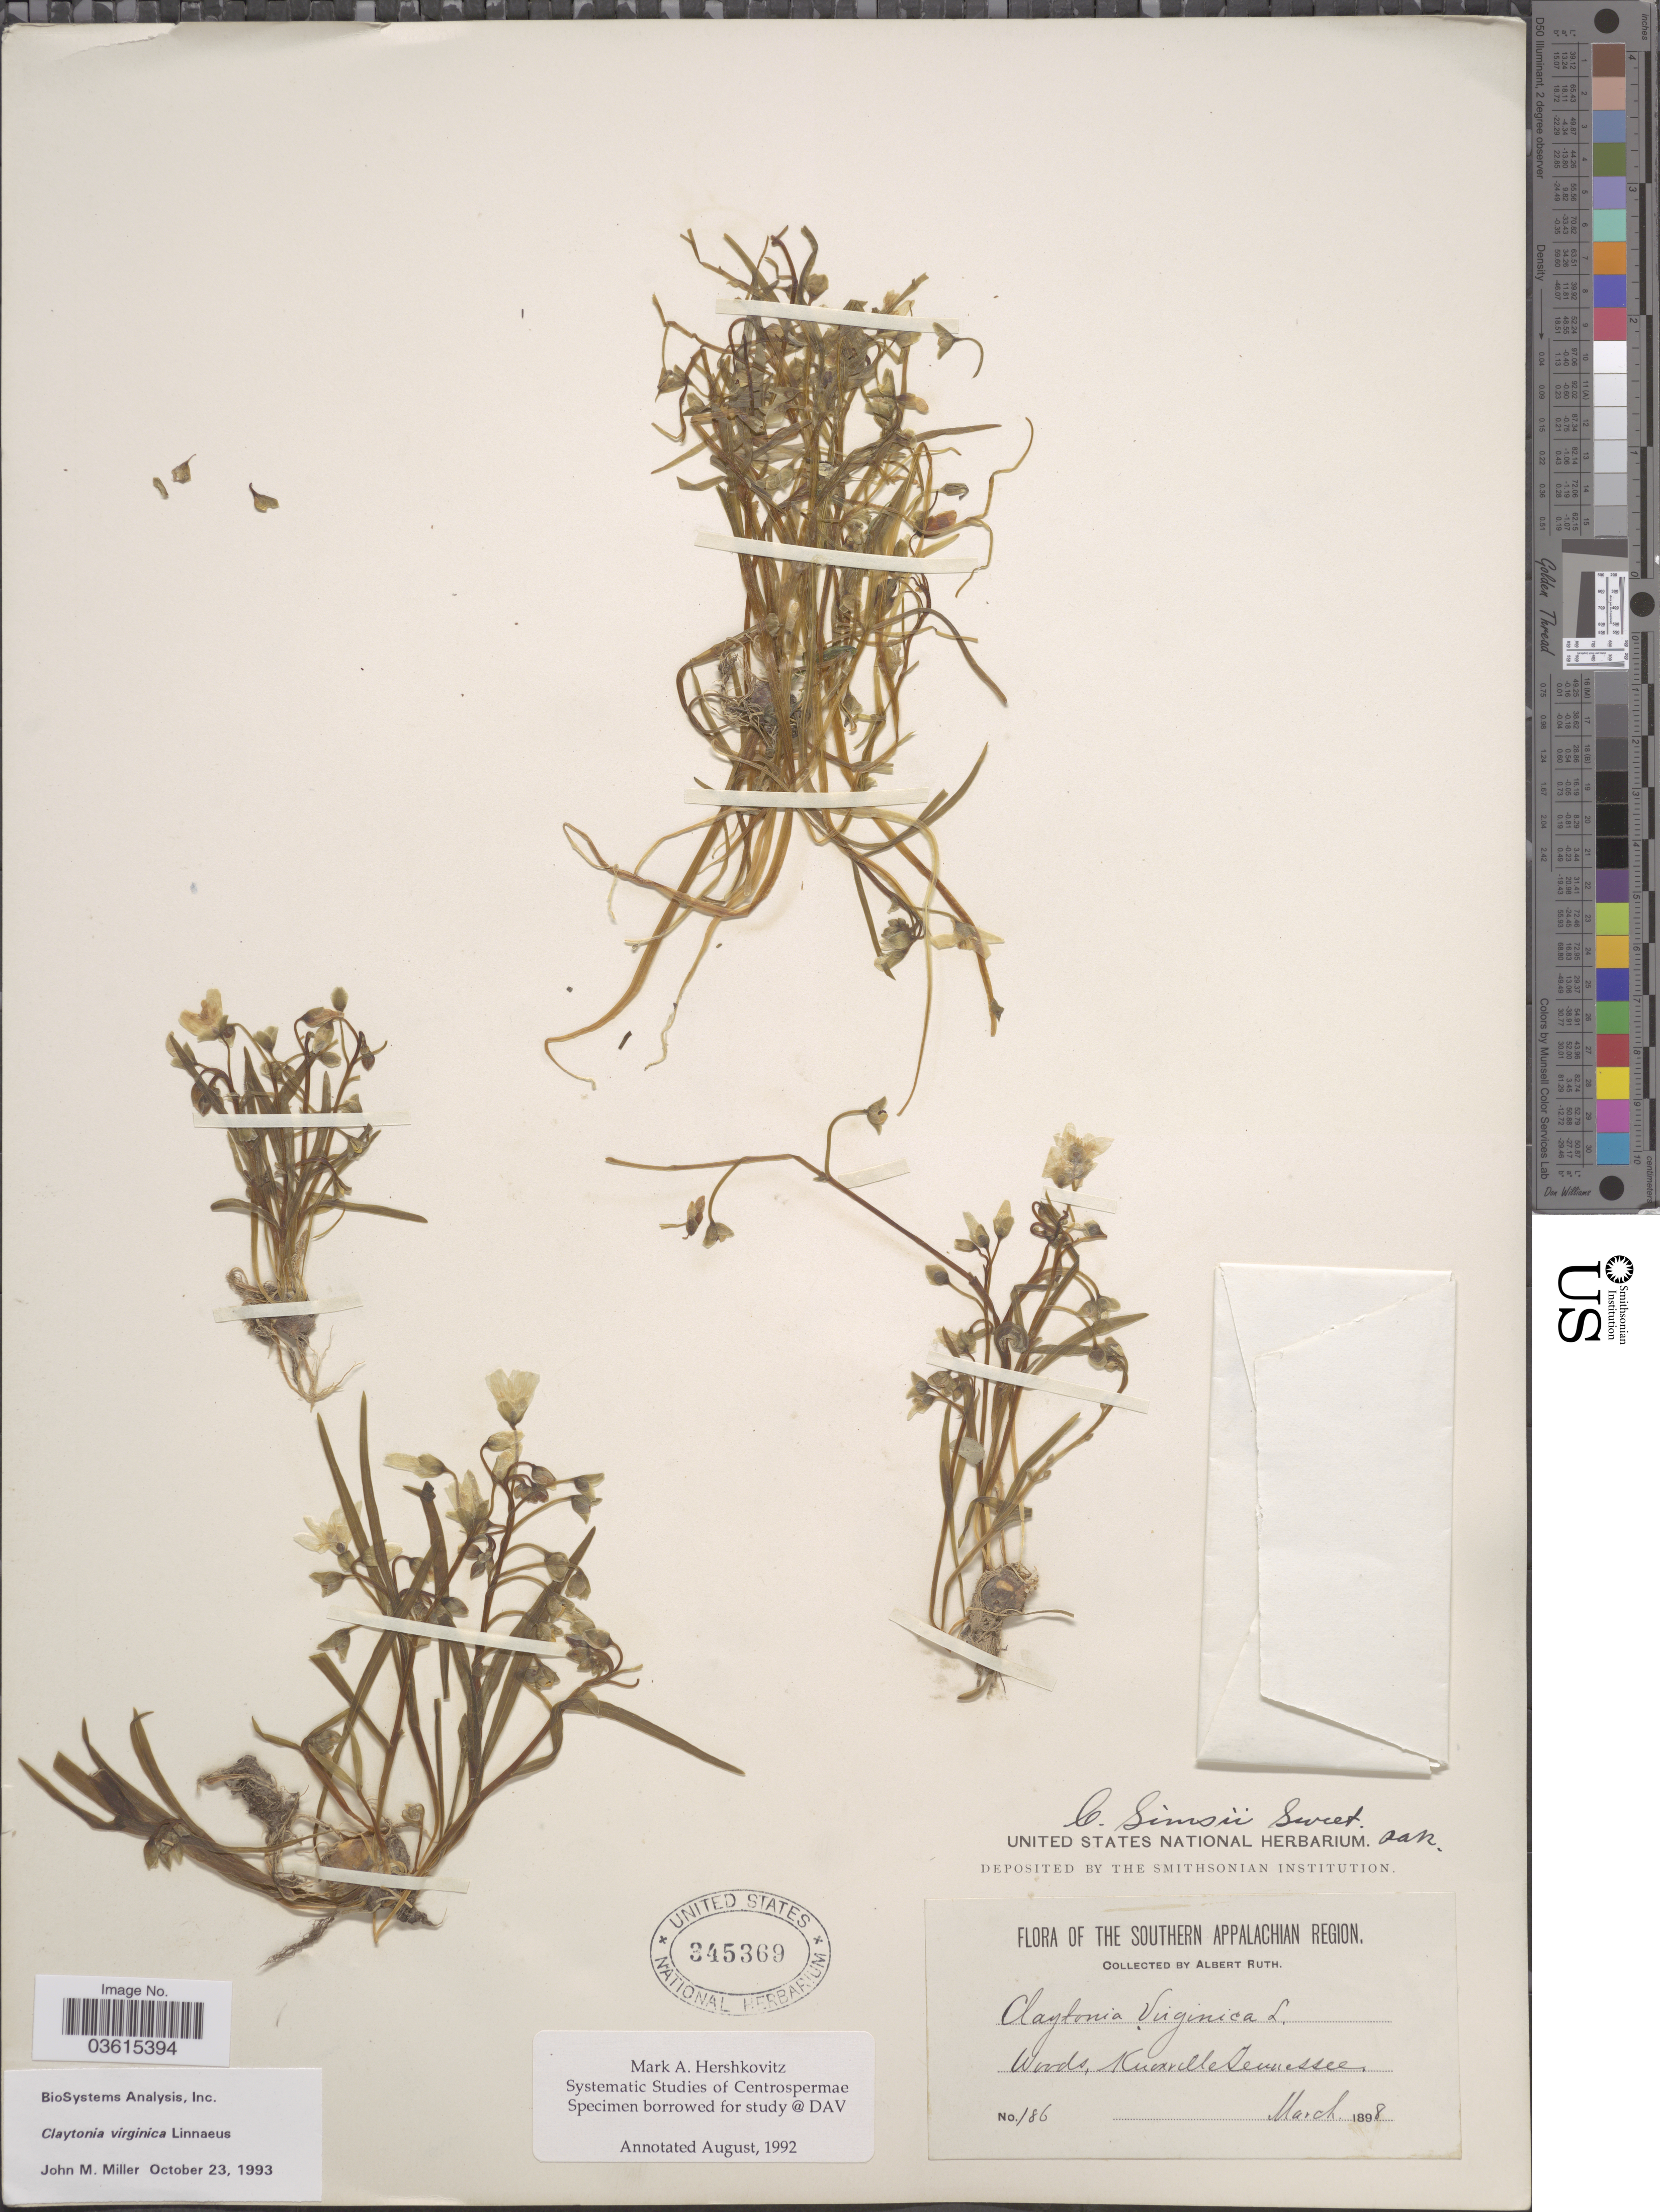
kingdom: Plantae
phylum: Tracheophyta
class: Magnoliopsida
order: Caryophyllales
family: Montiaceae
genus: Claytonia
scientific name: Claytonia virginica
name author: L.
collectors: A. Ruth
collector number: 186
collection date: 1898-03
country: United States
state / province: Tennessee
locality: The Southern Appalachian Region. Knoxville.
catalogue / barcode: US 345369